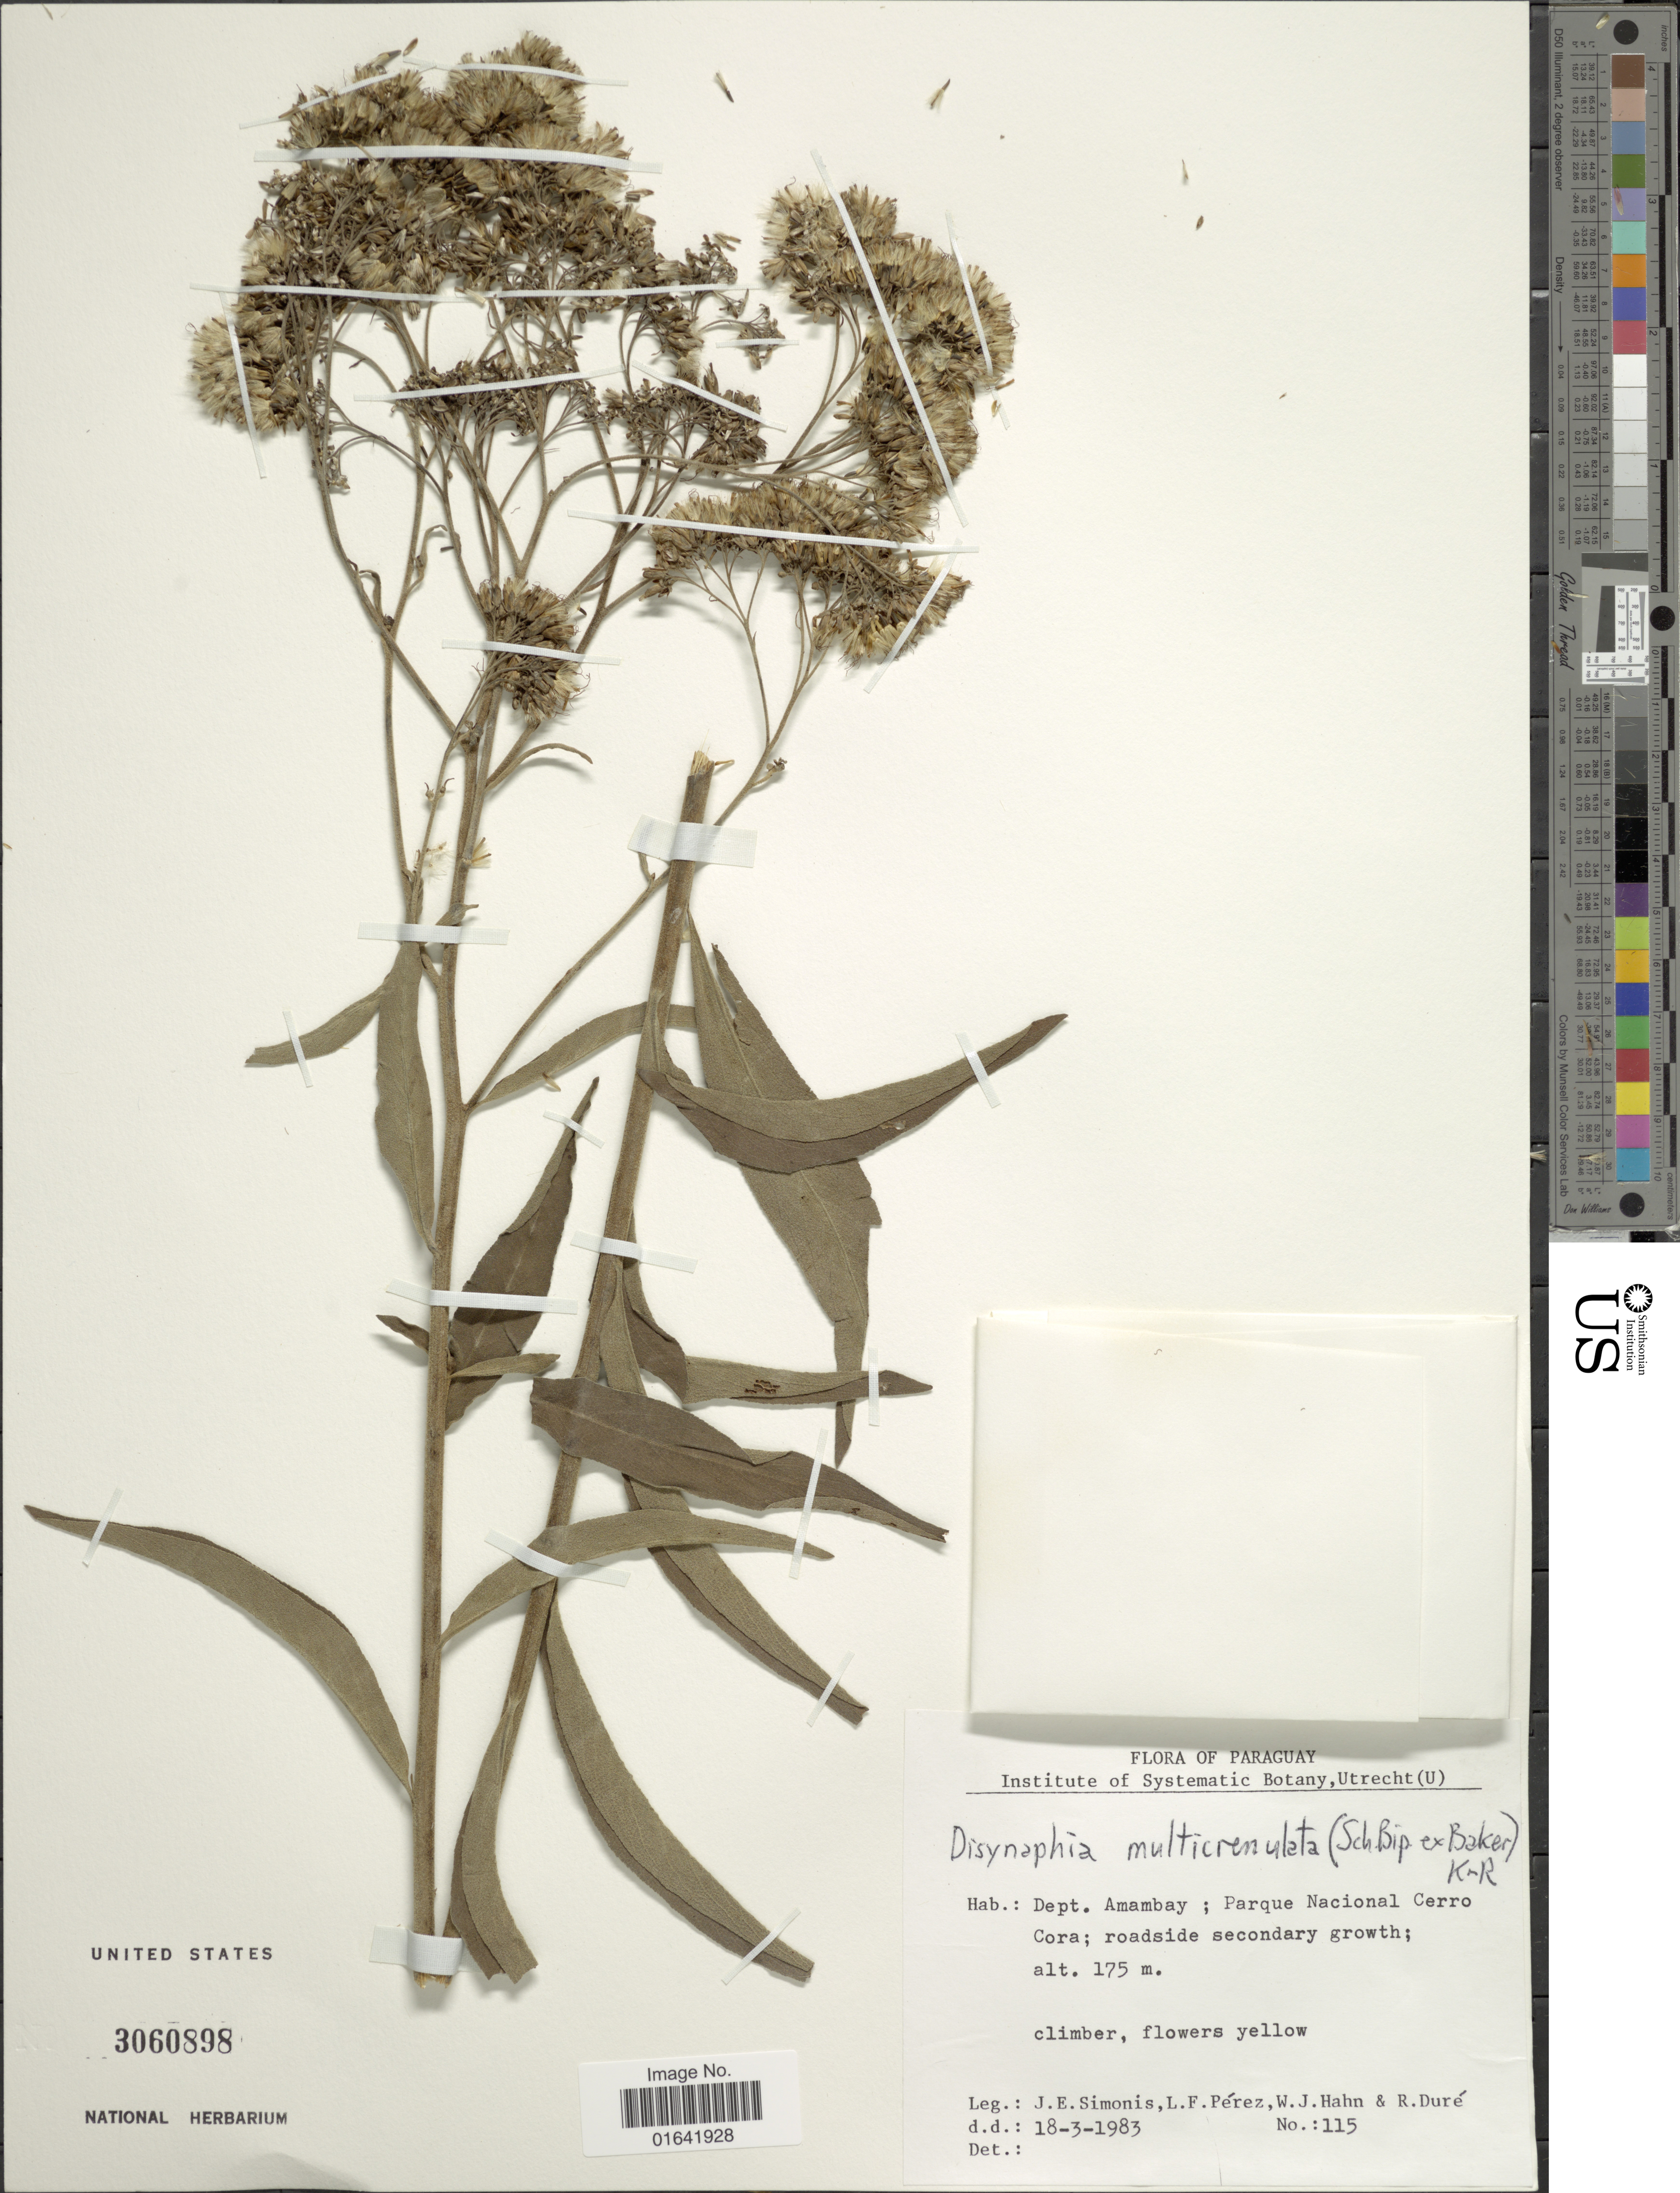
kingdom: Plantae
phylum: Tracheophyta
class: Magnoliopsida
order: Asterales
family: Asteraceae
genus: Disynaphia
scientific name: Disynaphia multicrenulata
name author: (Sch. Bip. ex Baker) R.M. King & H. Rob.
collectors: J. E. Simonis, L. Perez, W. J. Hahn & R. Duré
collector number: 115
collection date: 1983-03-18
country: Paraguay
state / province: Amambay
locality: Parque Nacional Cerro Cora; roadside secondary growth.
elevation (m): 175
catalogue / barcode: US 3060898